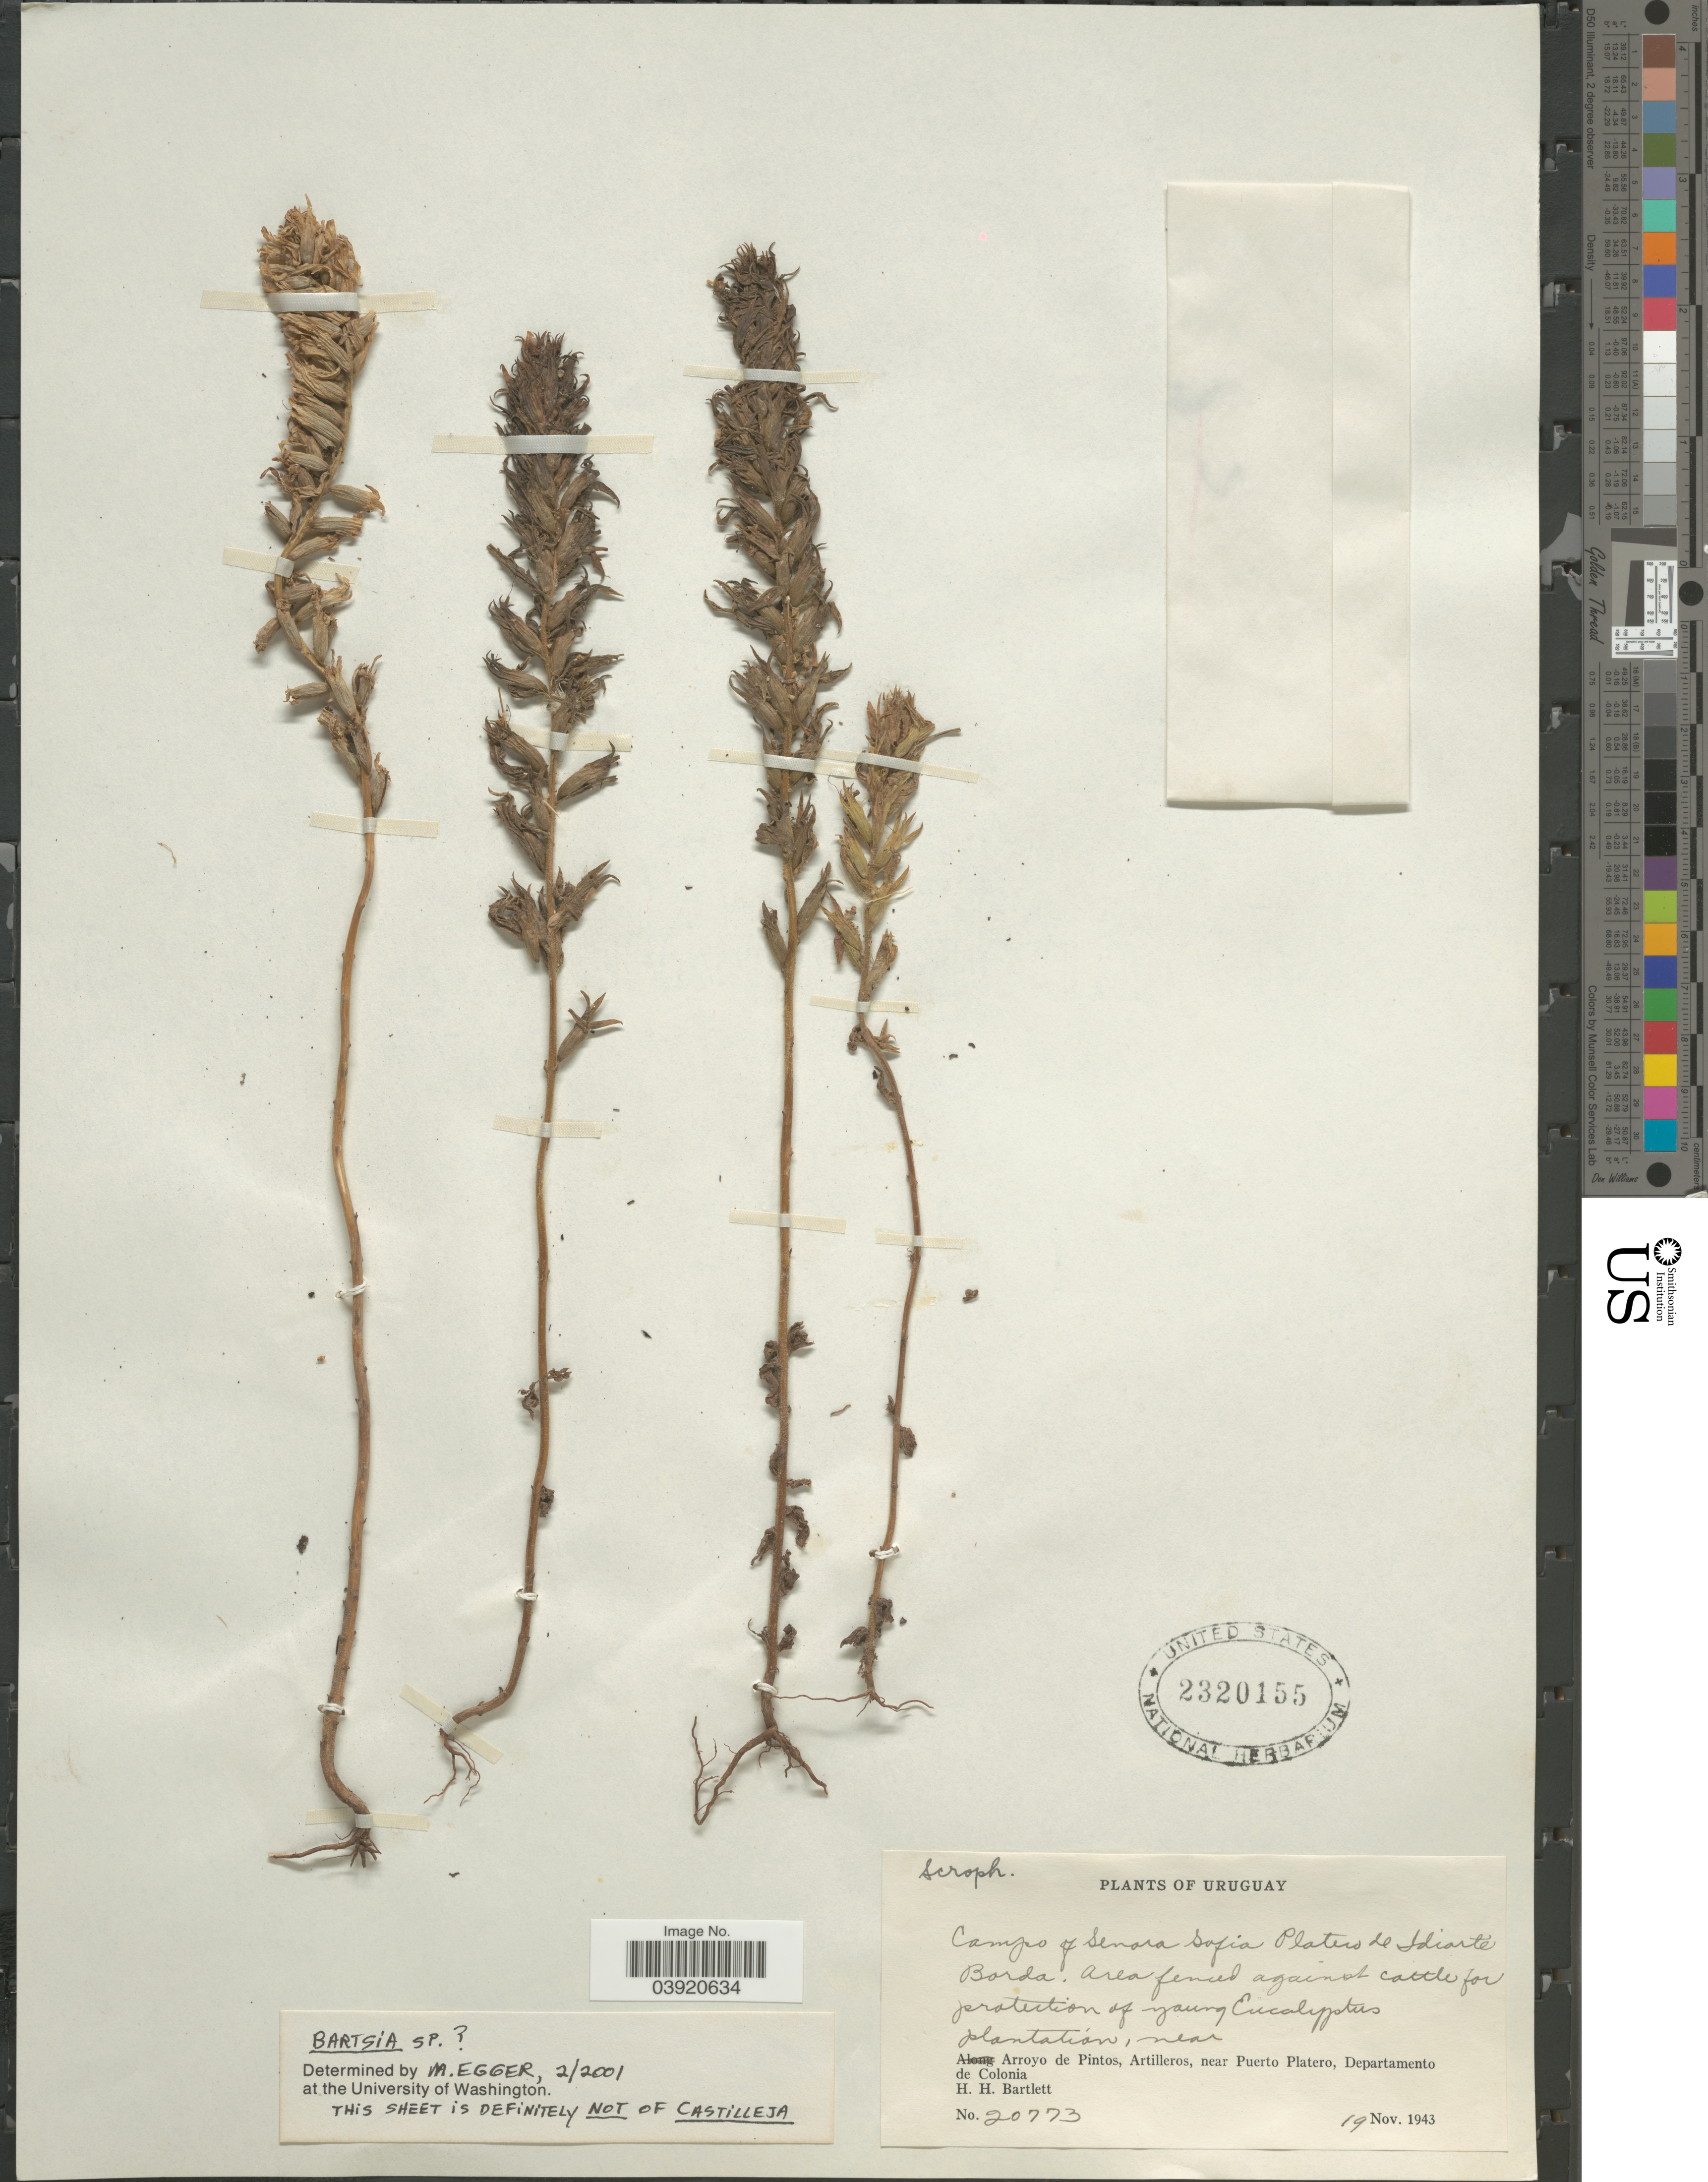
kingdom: Plantae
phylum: Tracheophyta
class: Magnoliopsida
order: Lamiales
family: Orobanchaceae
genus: Bartsia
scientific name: Bartsia sp.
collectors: H. H. Bartlett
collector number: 20773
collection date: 1943-11-19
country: Uruguay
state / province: Colonia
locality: Arroyo de Pintos, Artilleros, near Puerto Platero, Departamento de Colonia.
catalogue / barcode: US 2320155